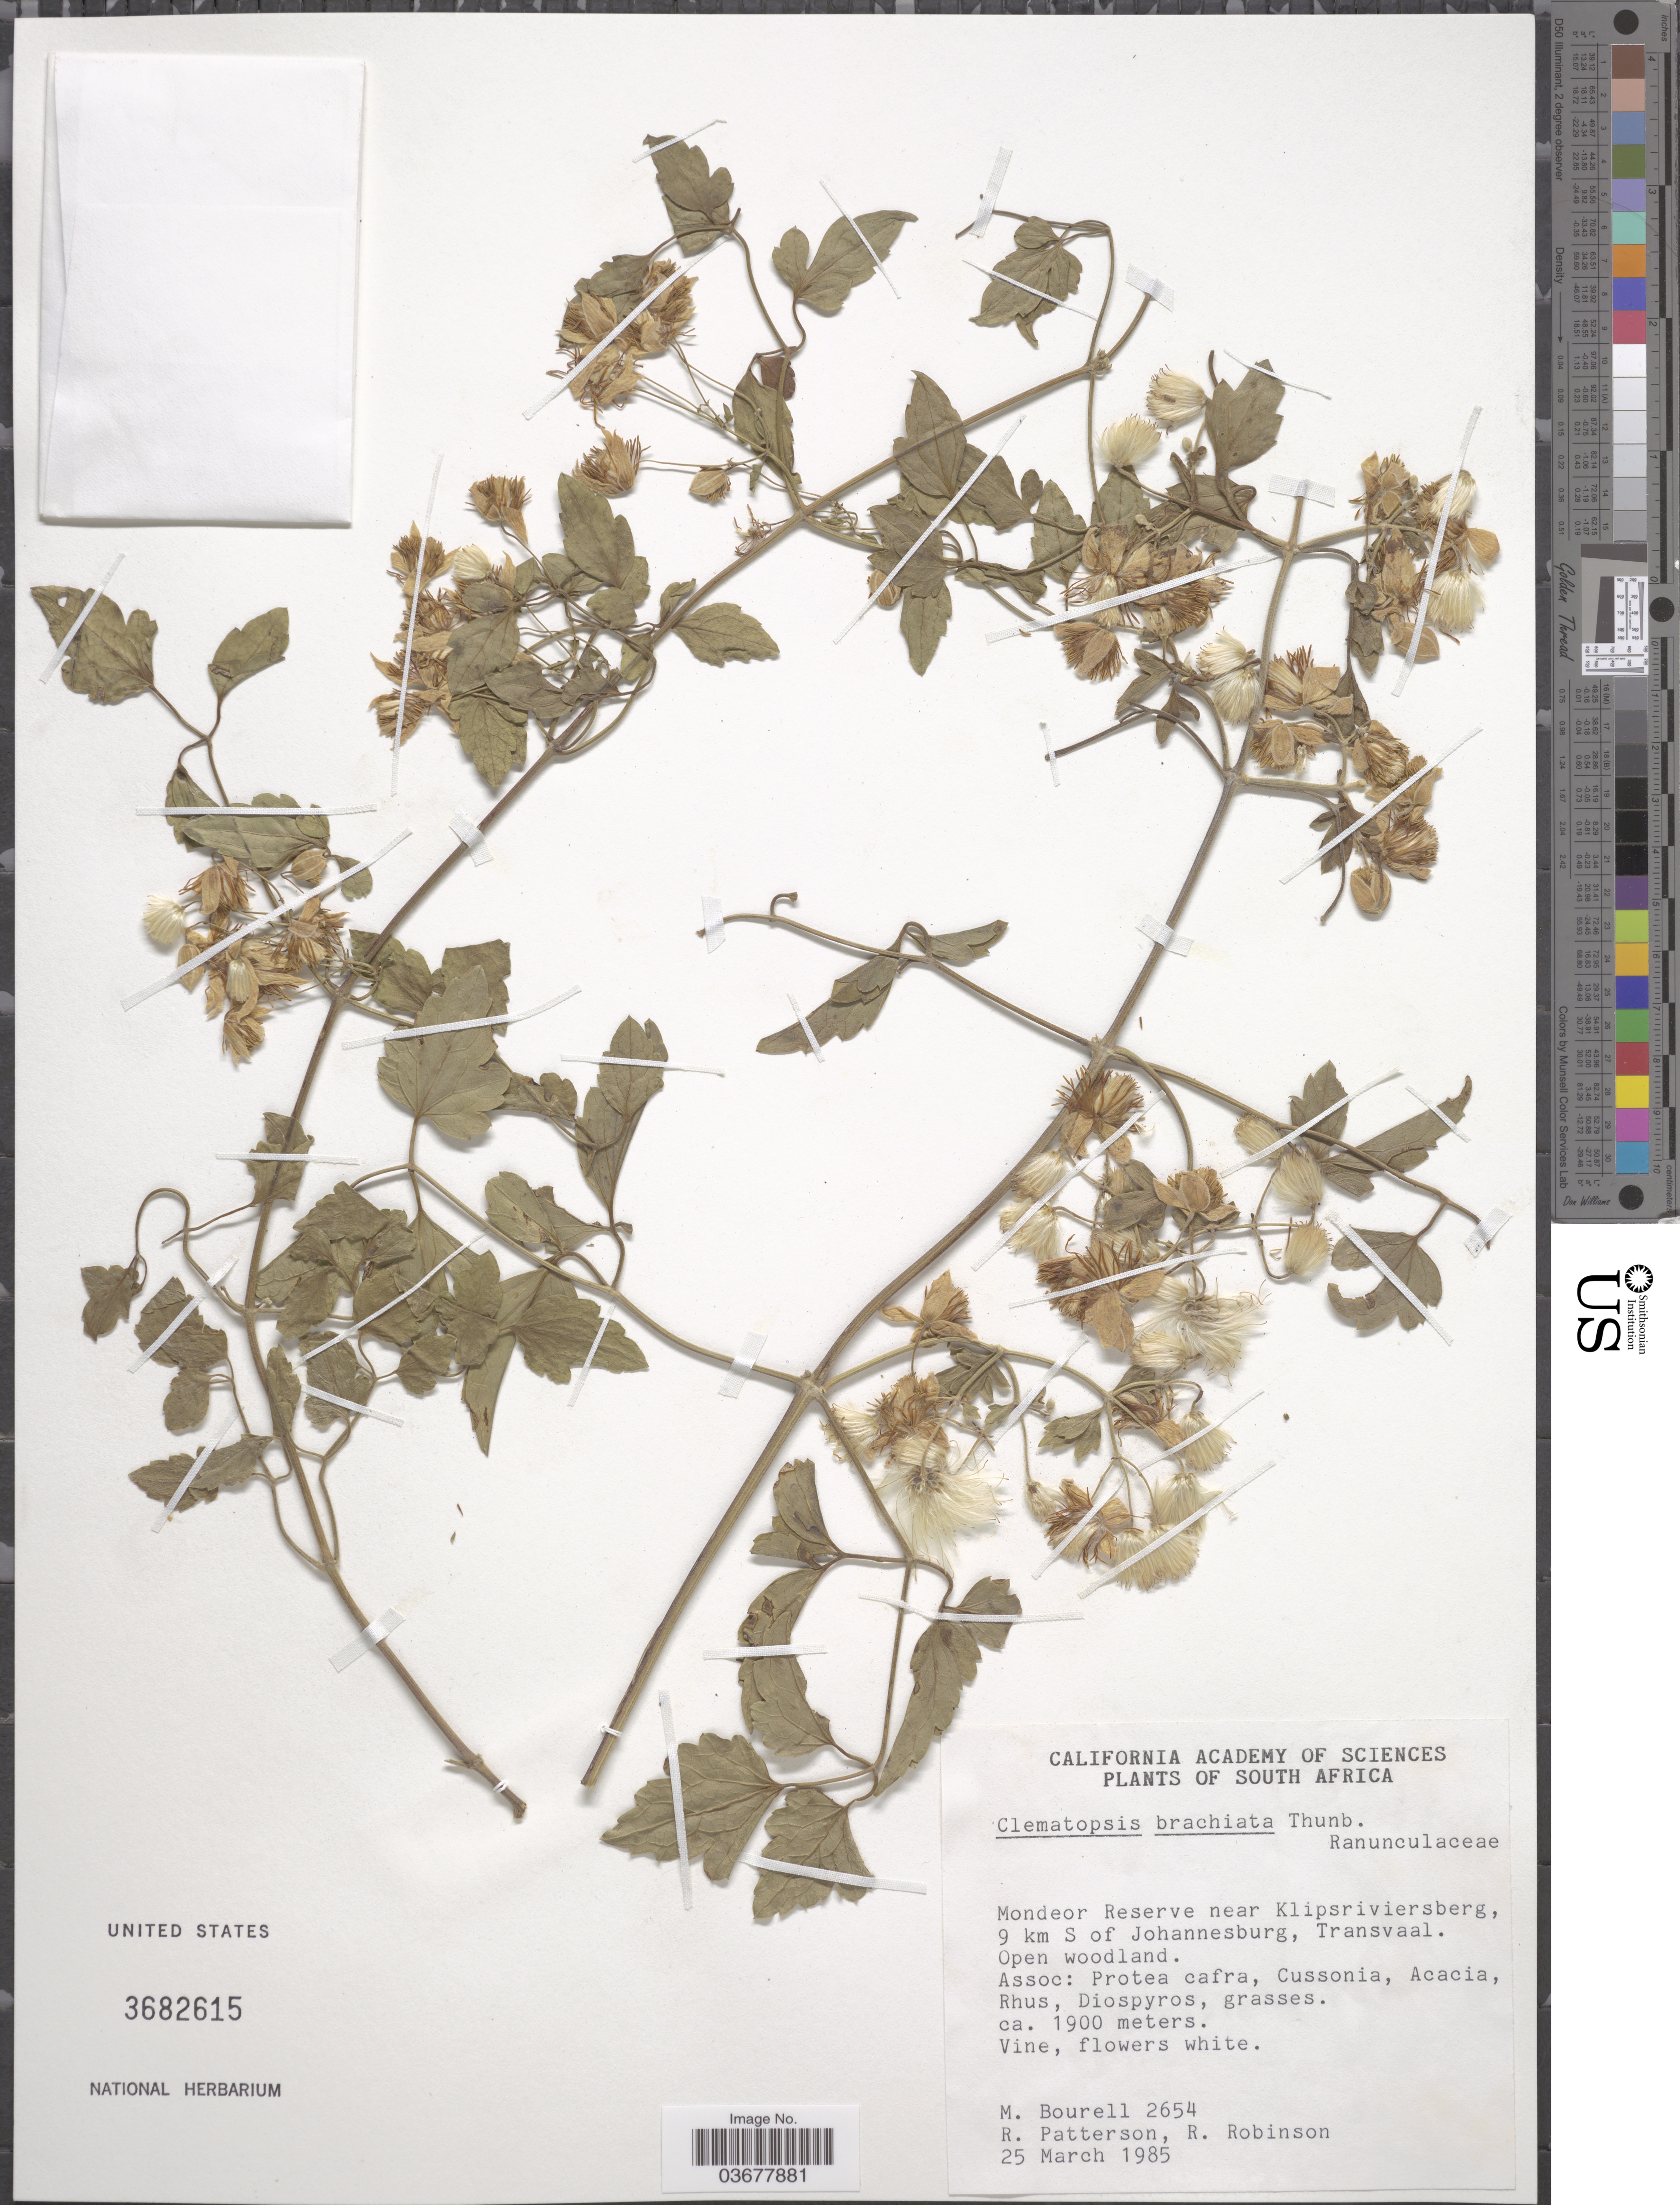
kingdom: Plantae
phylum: Tracheophyta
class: Magnoliopsida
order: Ranunculales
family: Ranunculaceae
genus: Clematis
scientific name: Clematis brachiata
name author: Thunb.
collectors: M. Bourell, R. Patterson & R. Robinson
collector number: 2654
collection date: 1985-03-25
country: South Africa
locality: Mondeor Reserve near Klipsriviersberg, 9 km S of Johannesburg, Transvaal.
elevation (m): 1900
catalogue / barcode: US 3682615